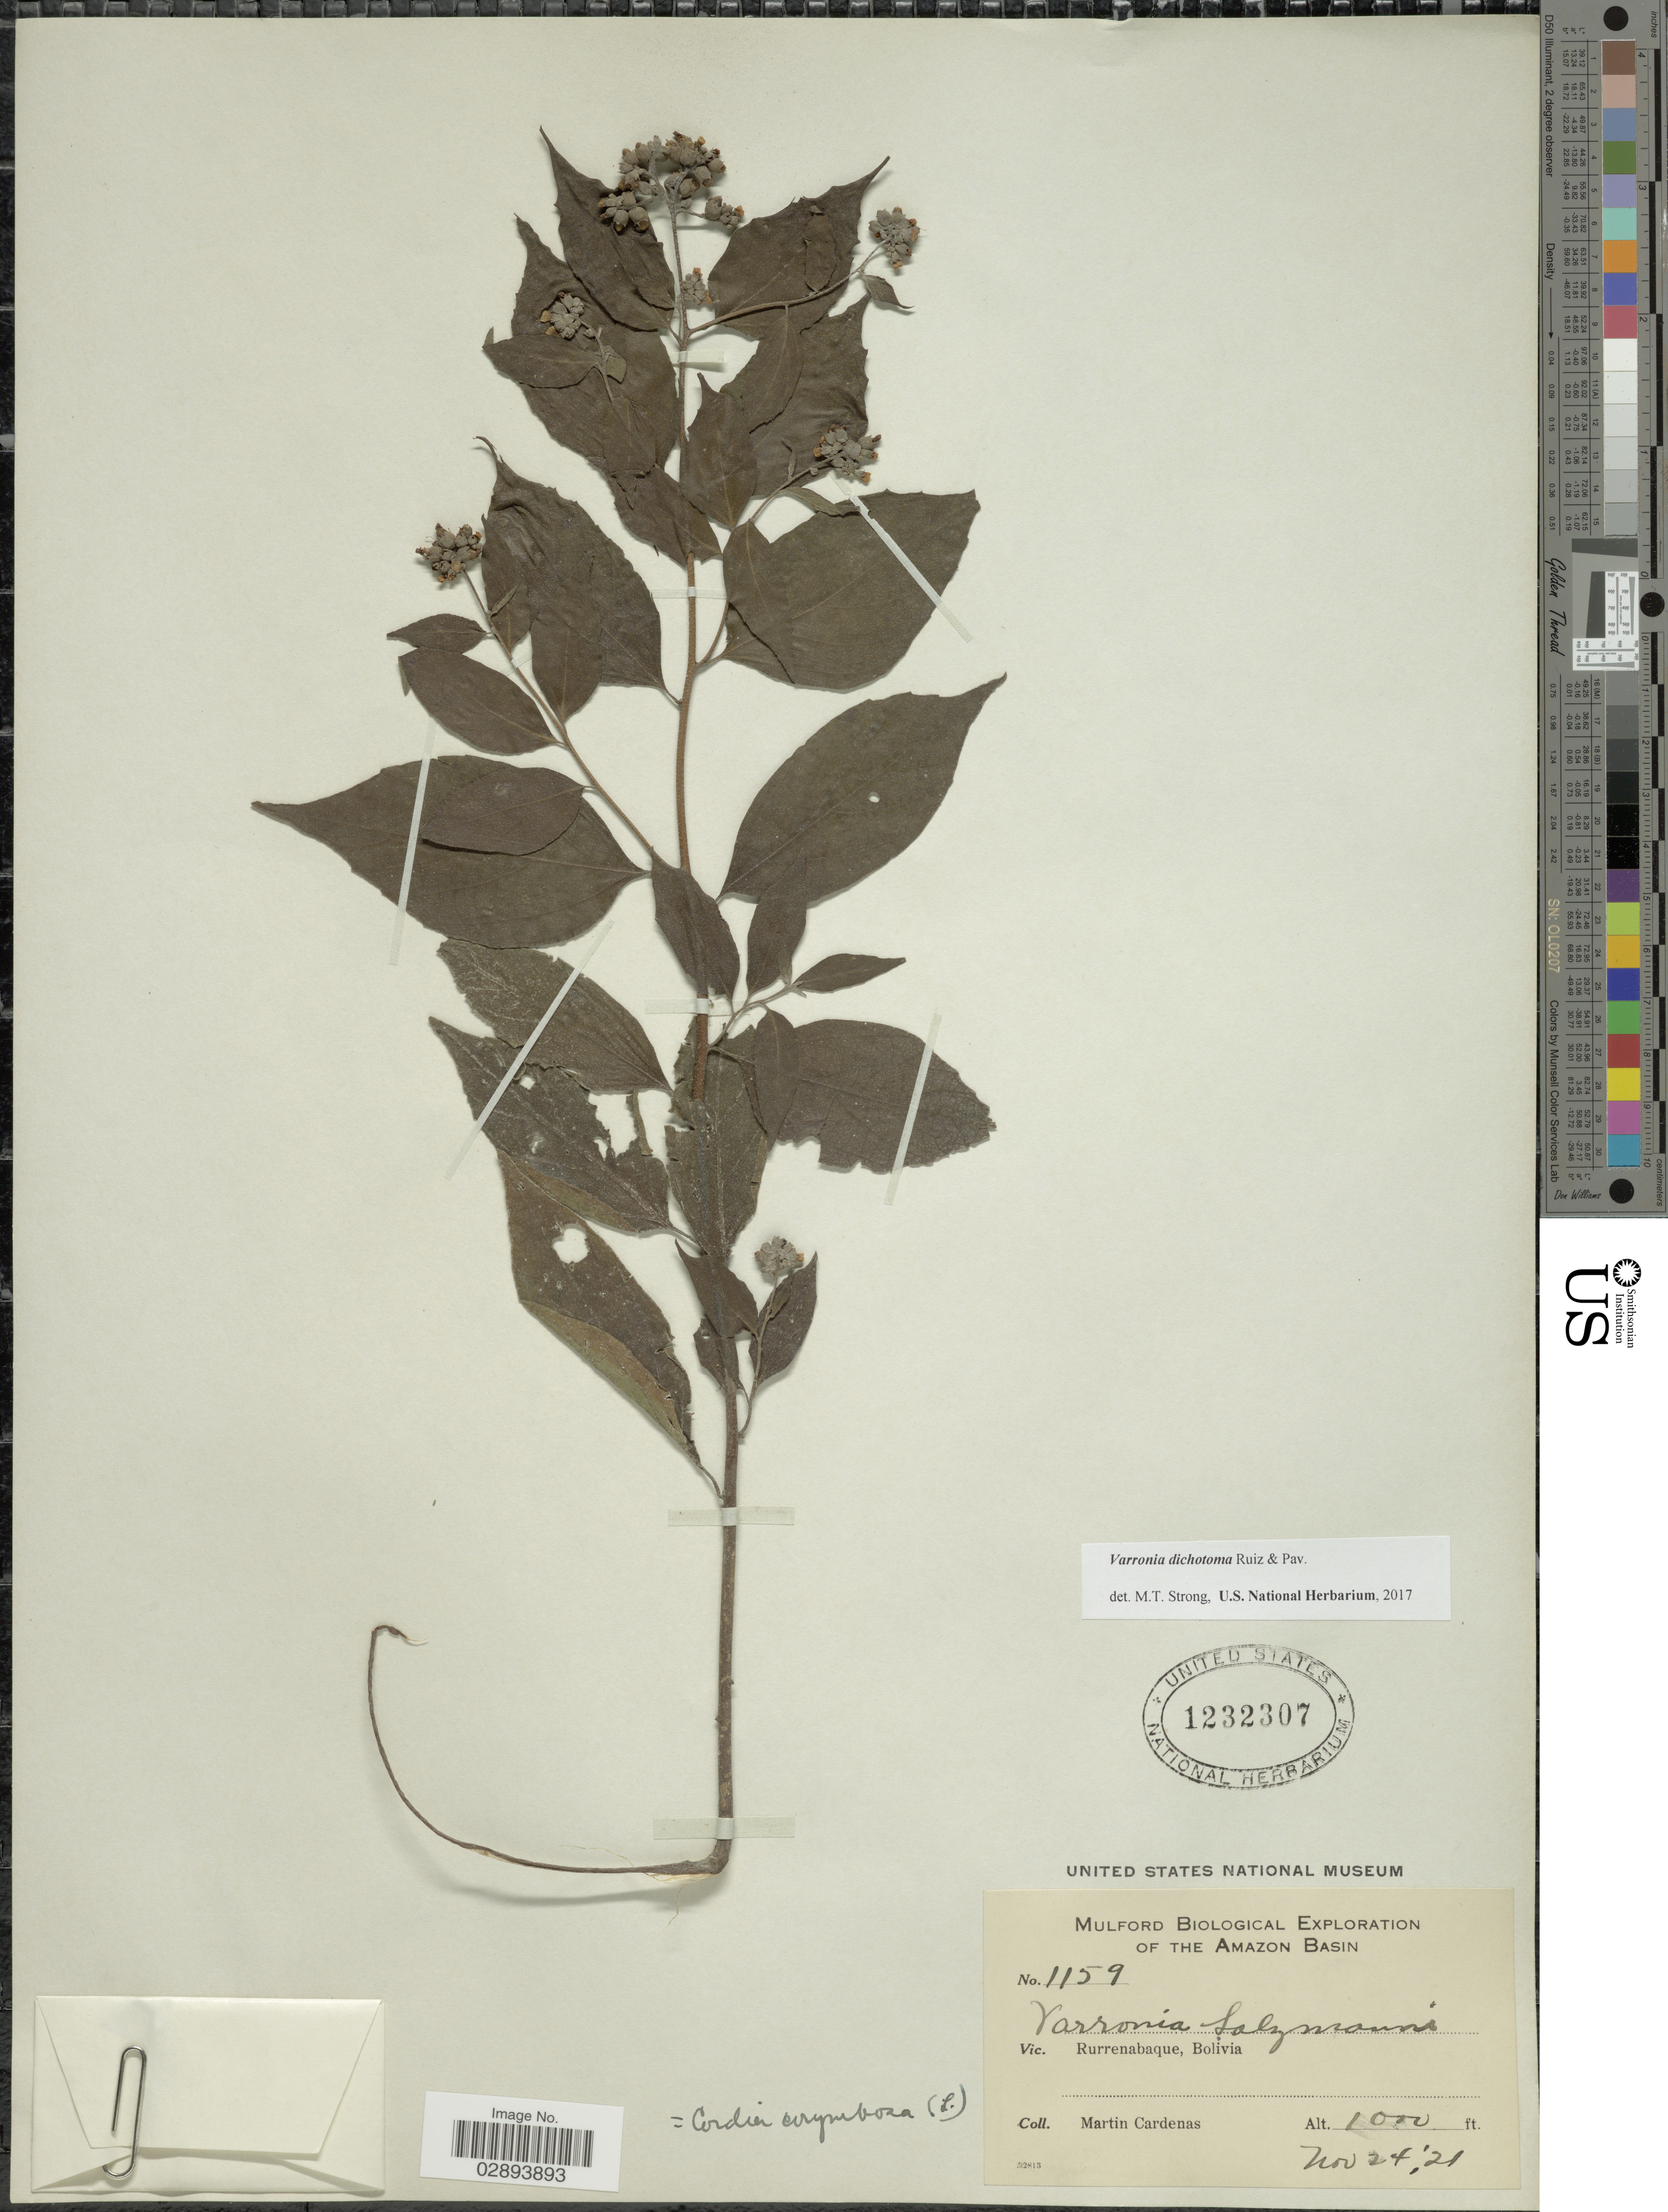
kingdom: Plantae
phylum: Tracheophyta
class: Magnoliopsida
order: Boraginales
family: Cordiaceae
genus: Varronia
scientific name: Varronia dichotoma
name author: Ruiz & Pav.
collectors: M. Cárdenas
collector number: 1159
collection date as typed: Transcribed d/m/y: 24/11/21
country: Bolivia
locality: Amazon Basin, Vic. Rurrenabaque.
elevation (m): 1000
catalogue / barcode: US 1232307